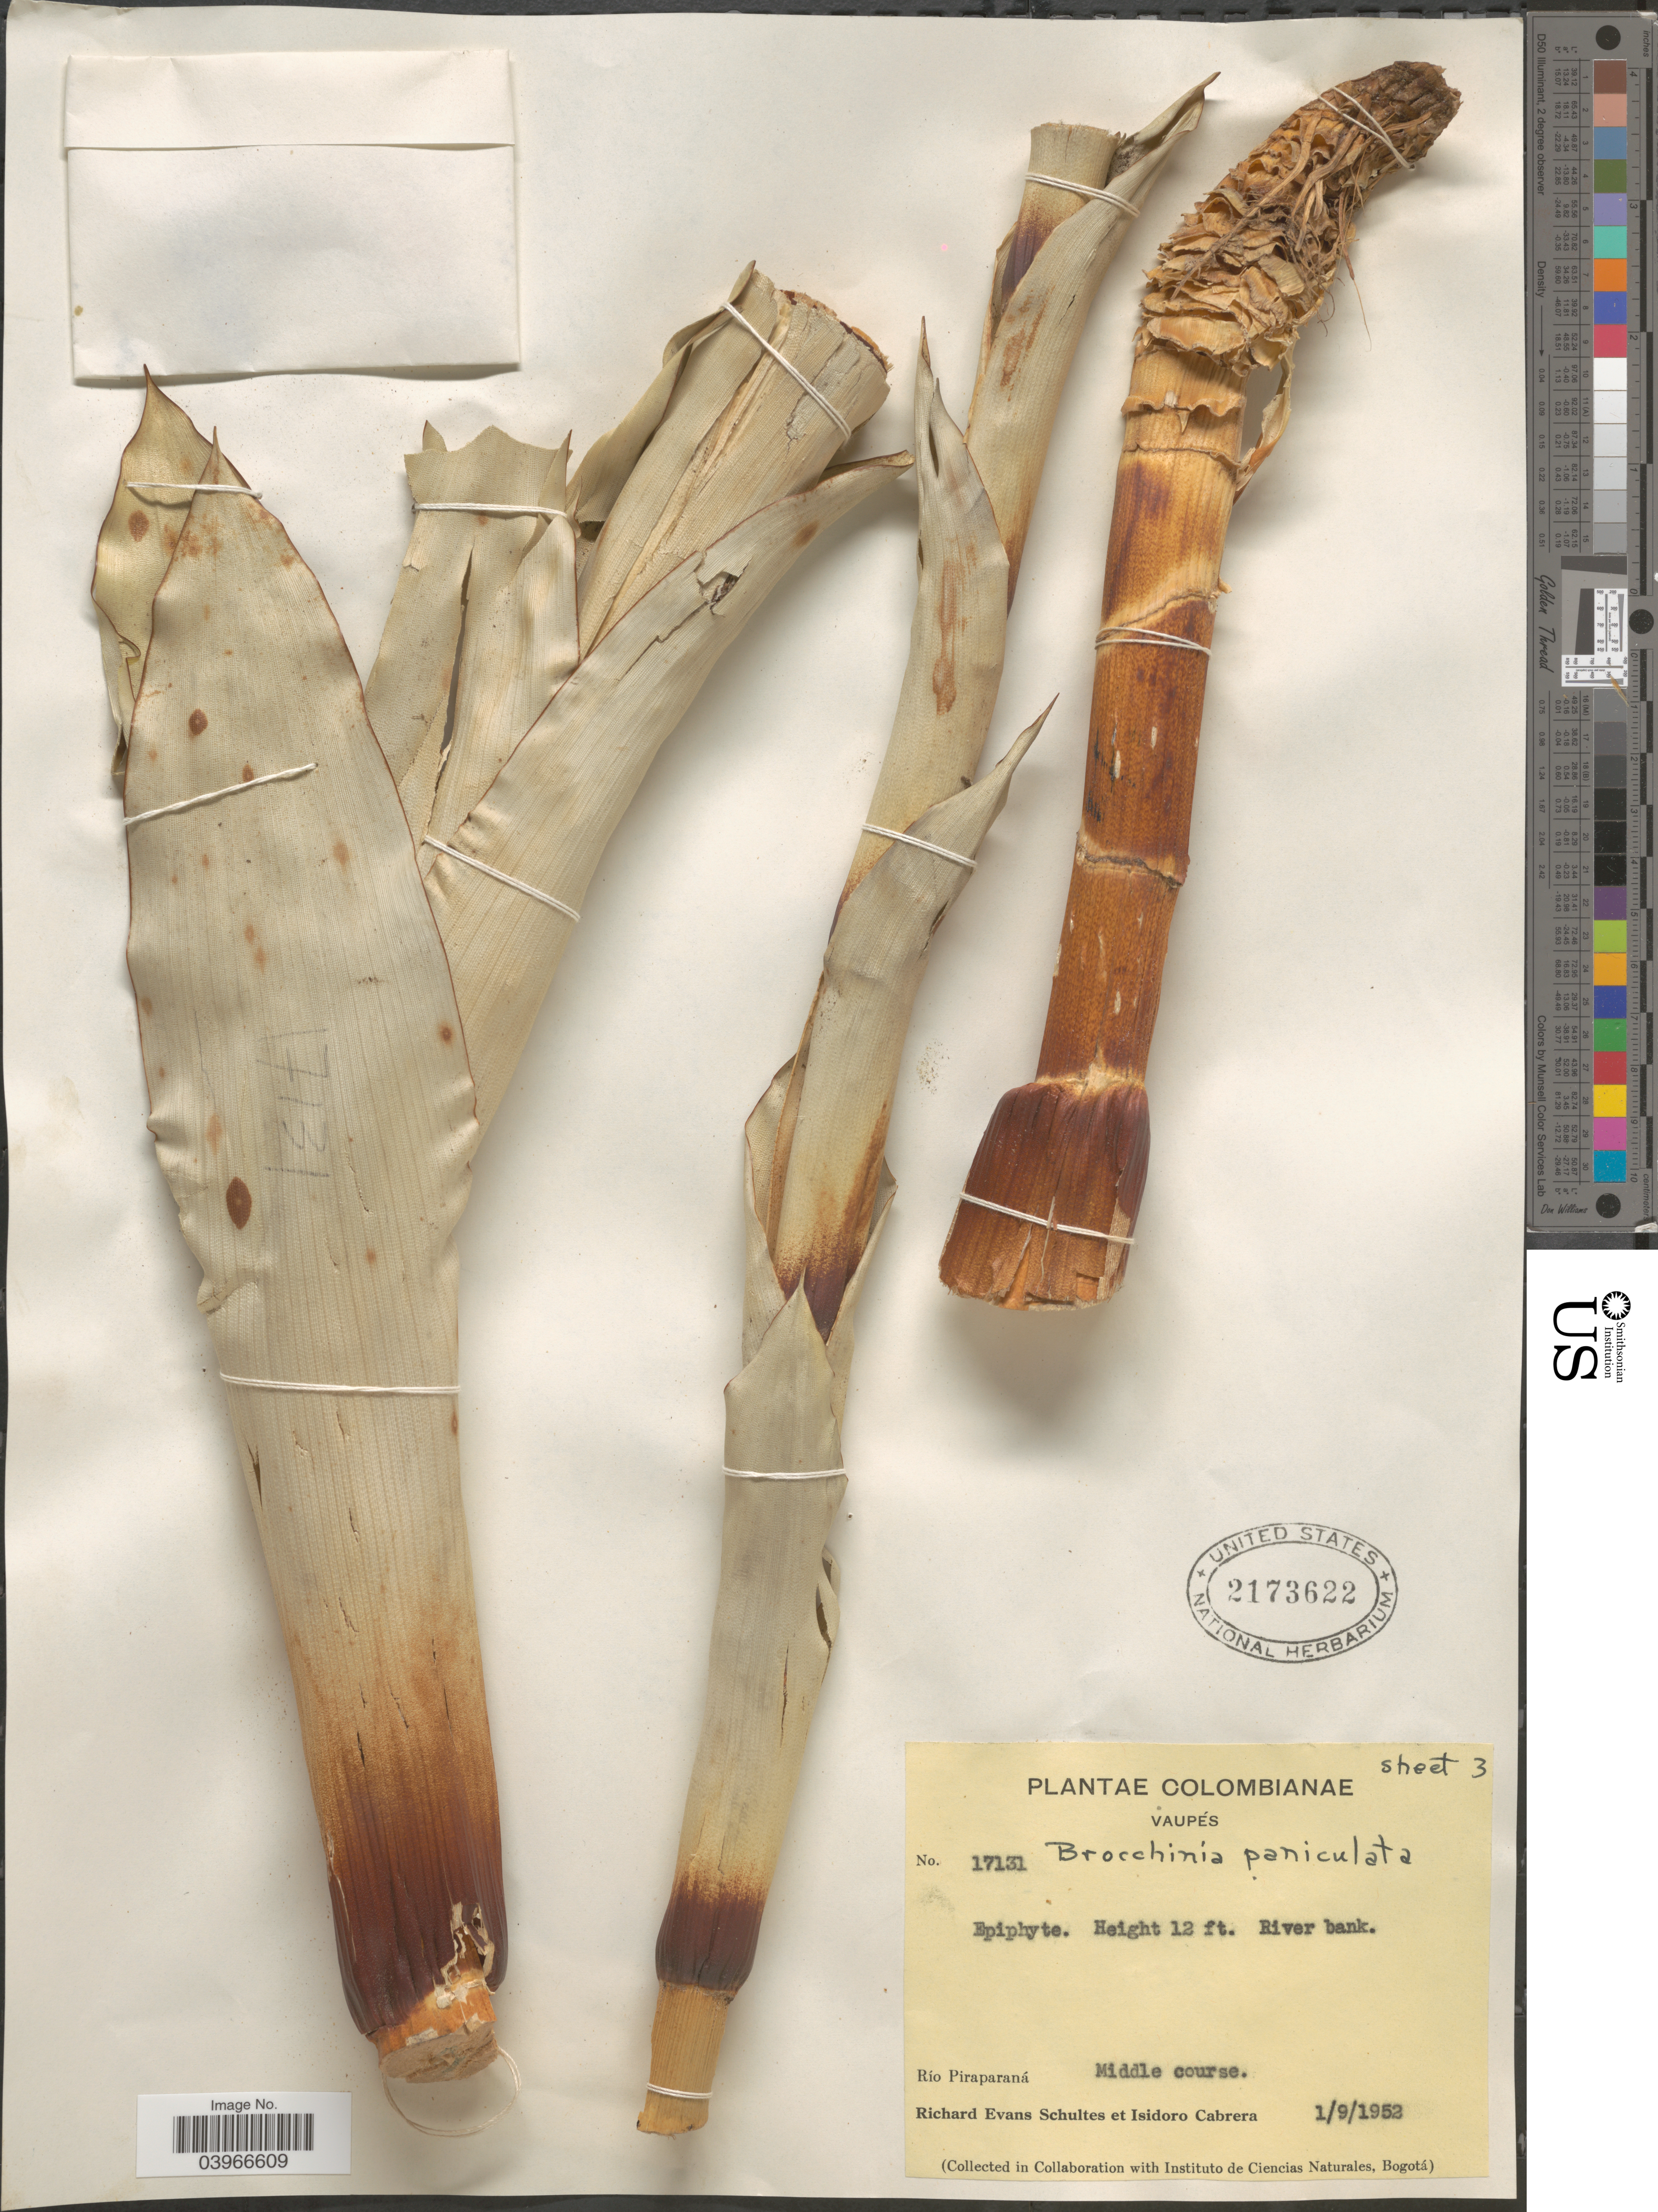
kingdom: Plantae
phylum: Tracheophyta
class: Liliopsida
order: Poales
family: Bromeliaceae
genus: Brocchinia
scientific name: Brocchinia paniculata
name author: Schult. f.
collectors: R. E. Schultes & I. Cabrera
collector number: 17131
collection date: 1952-09-01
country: Colombia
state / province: Vaupés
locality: Río Piraparaná. Middle course.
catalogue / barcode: US 2173622